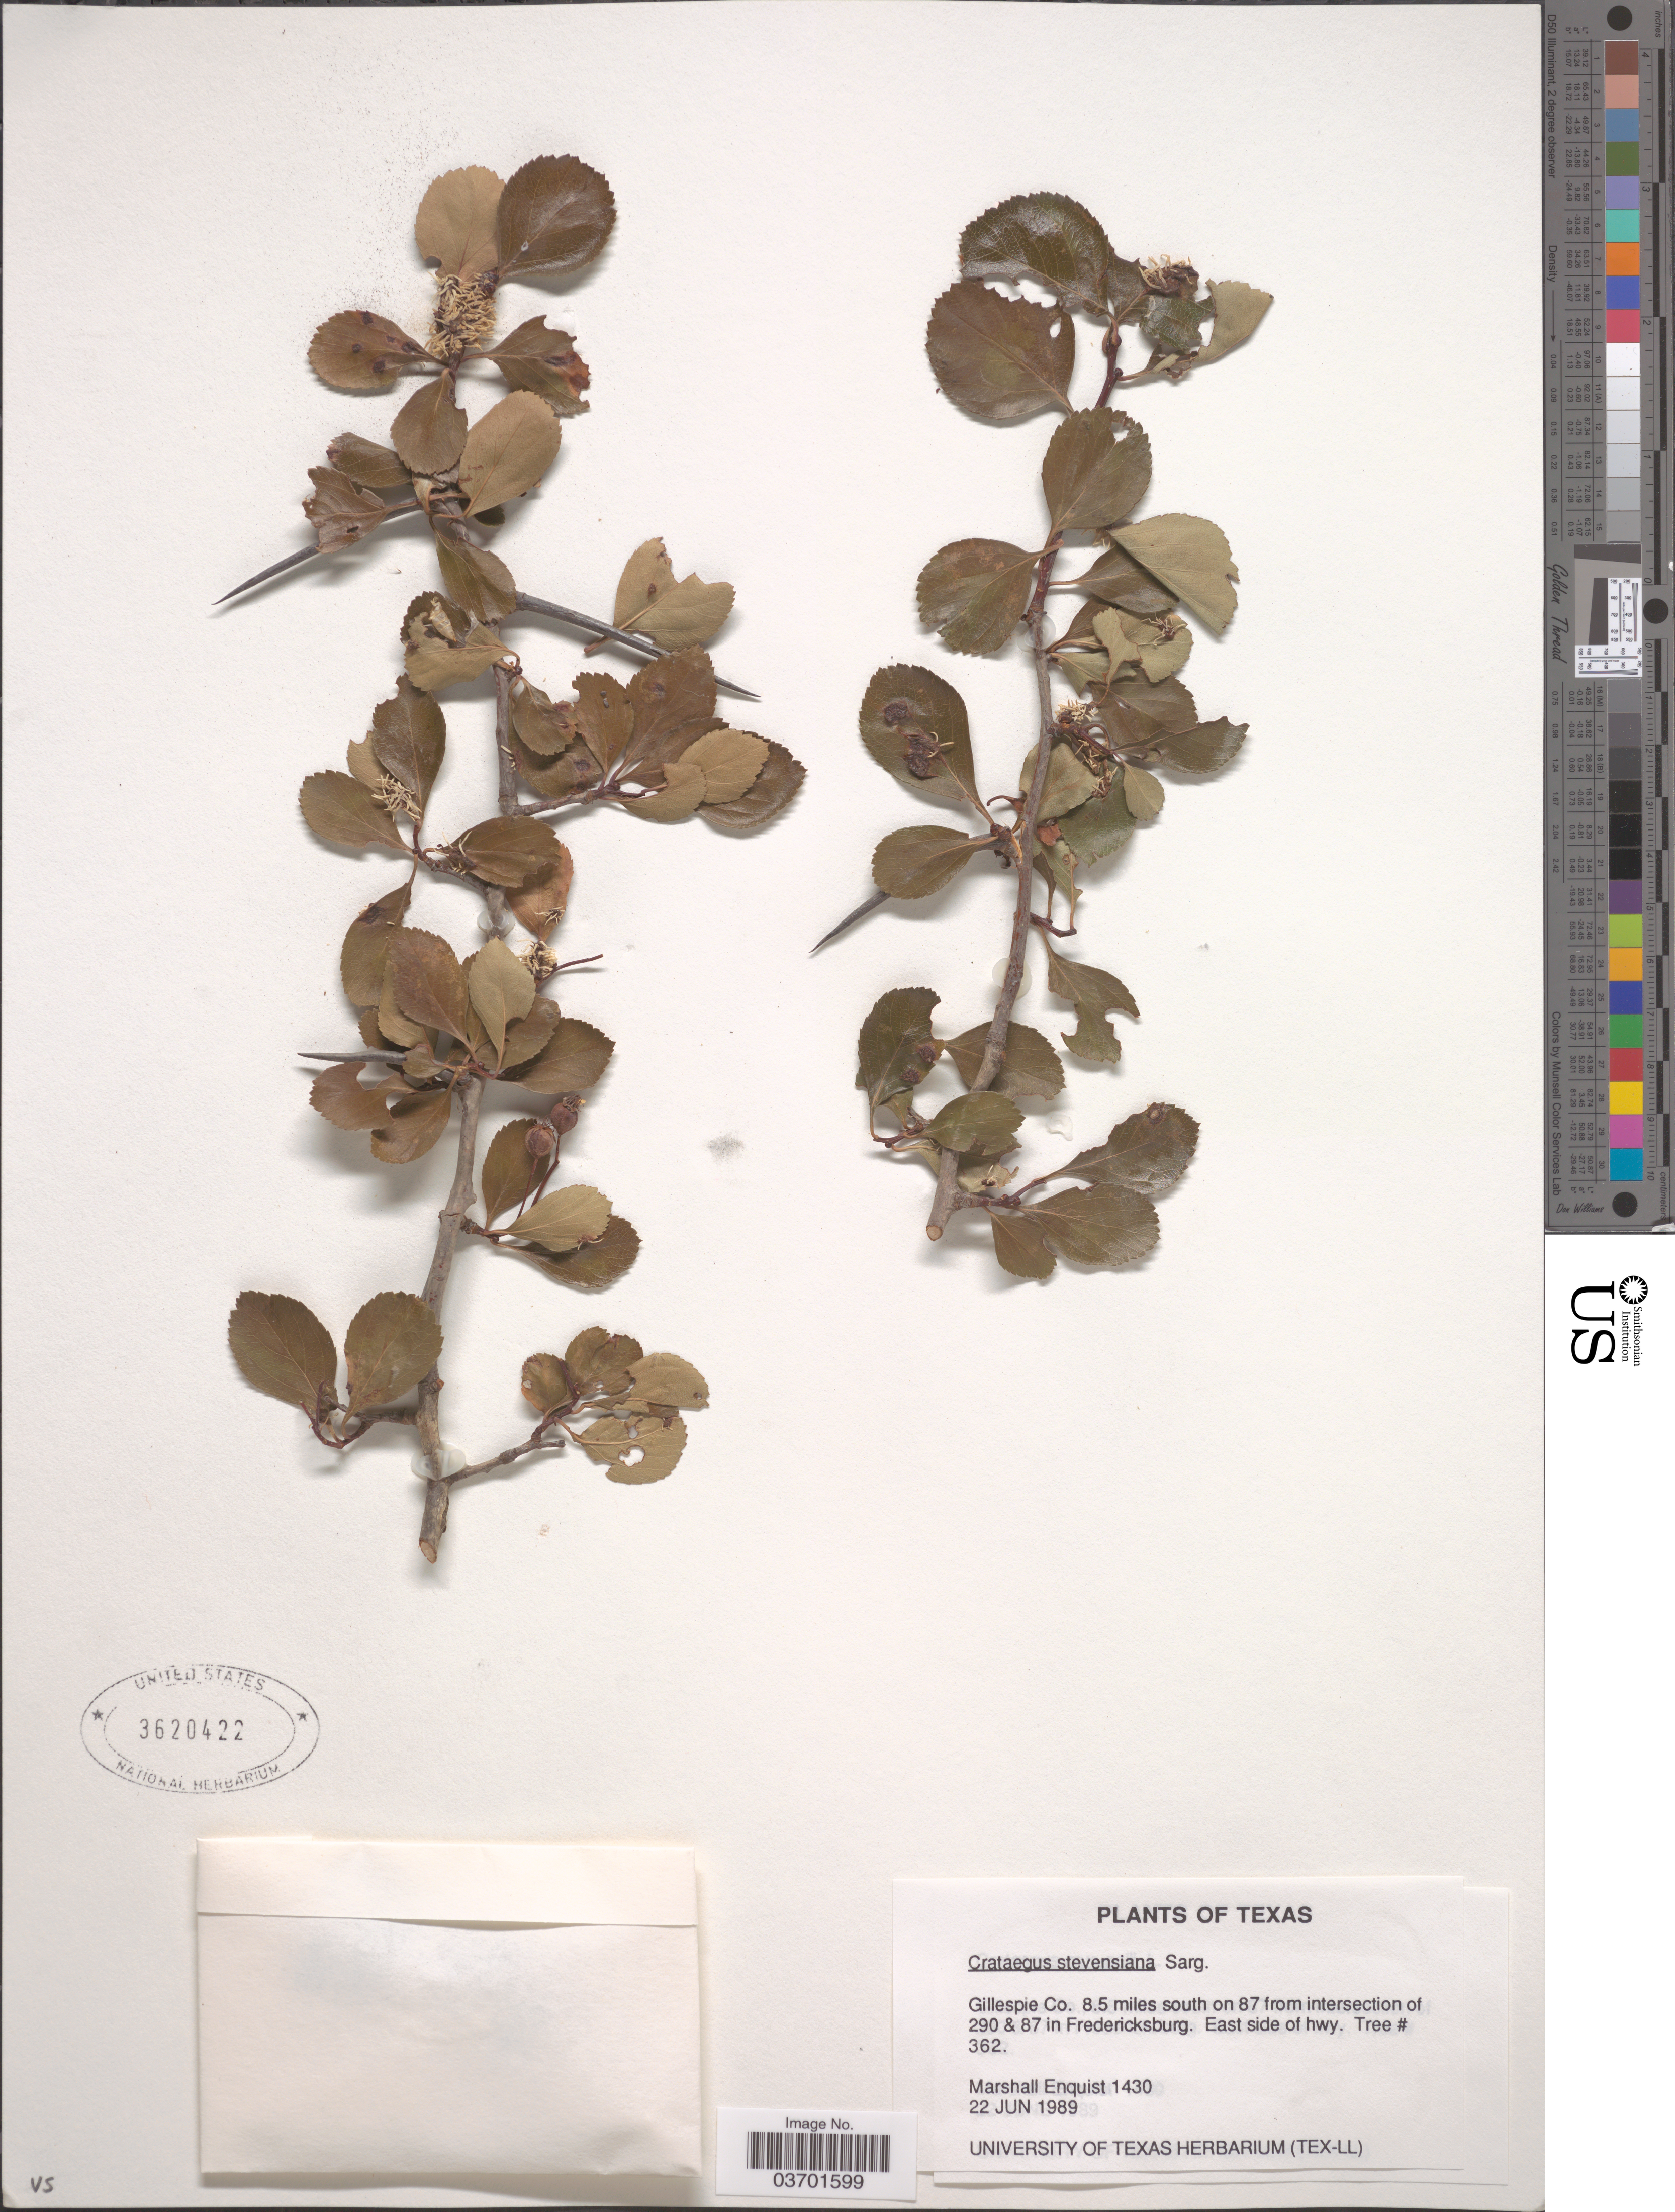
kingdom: Plantae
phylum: Tracheophyta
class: Magnoliopsida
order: Rosales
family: Rosaceae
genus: Crataegus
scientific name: Crataegus reverchonii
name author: Sarg.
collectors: M. Enquist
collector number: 1430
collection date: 1989-06-22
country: United States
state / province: Texas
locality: Gillespie Co. 8.5 miles south on 87 from intersection of 290 & 87 in Fredericksburg. East side of hwy.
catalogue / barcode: US 3620422